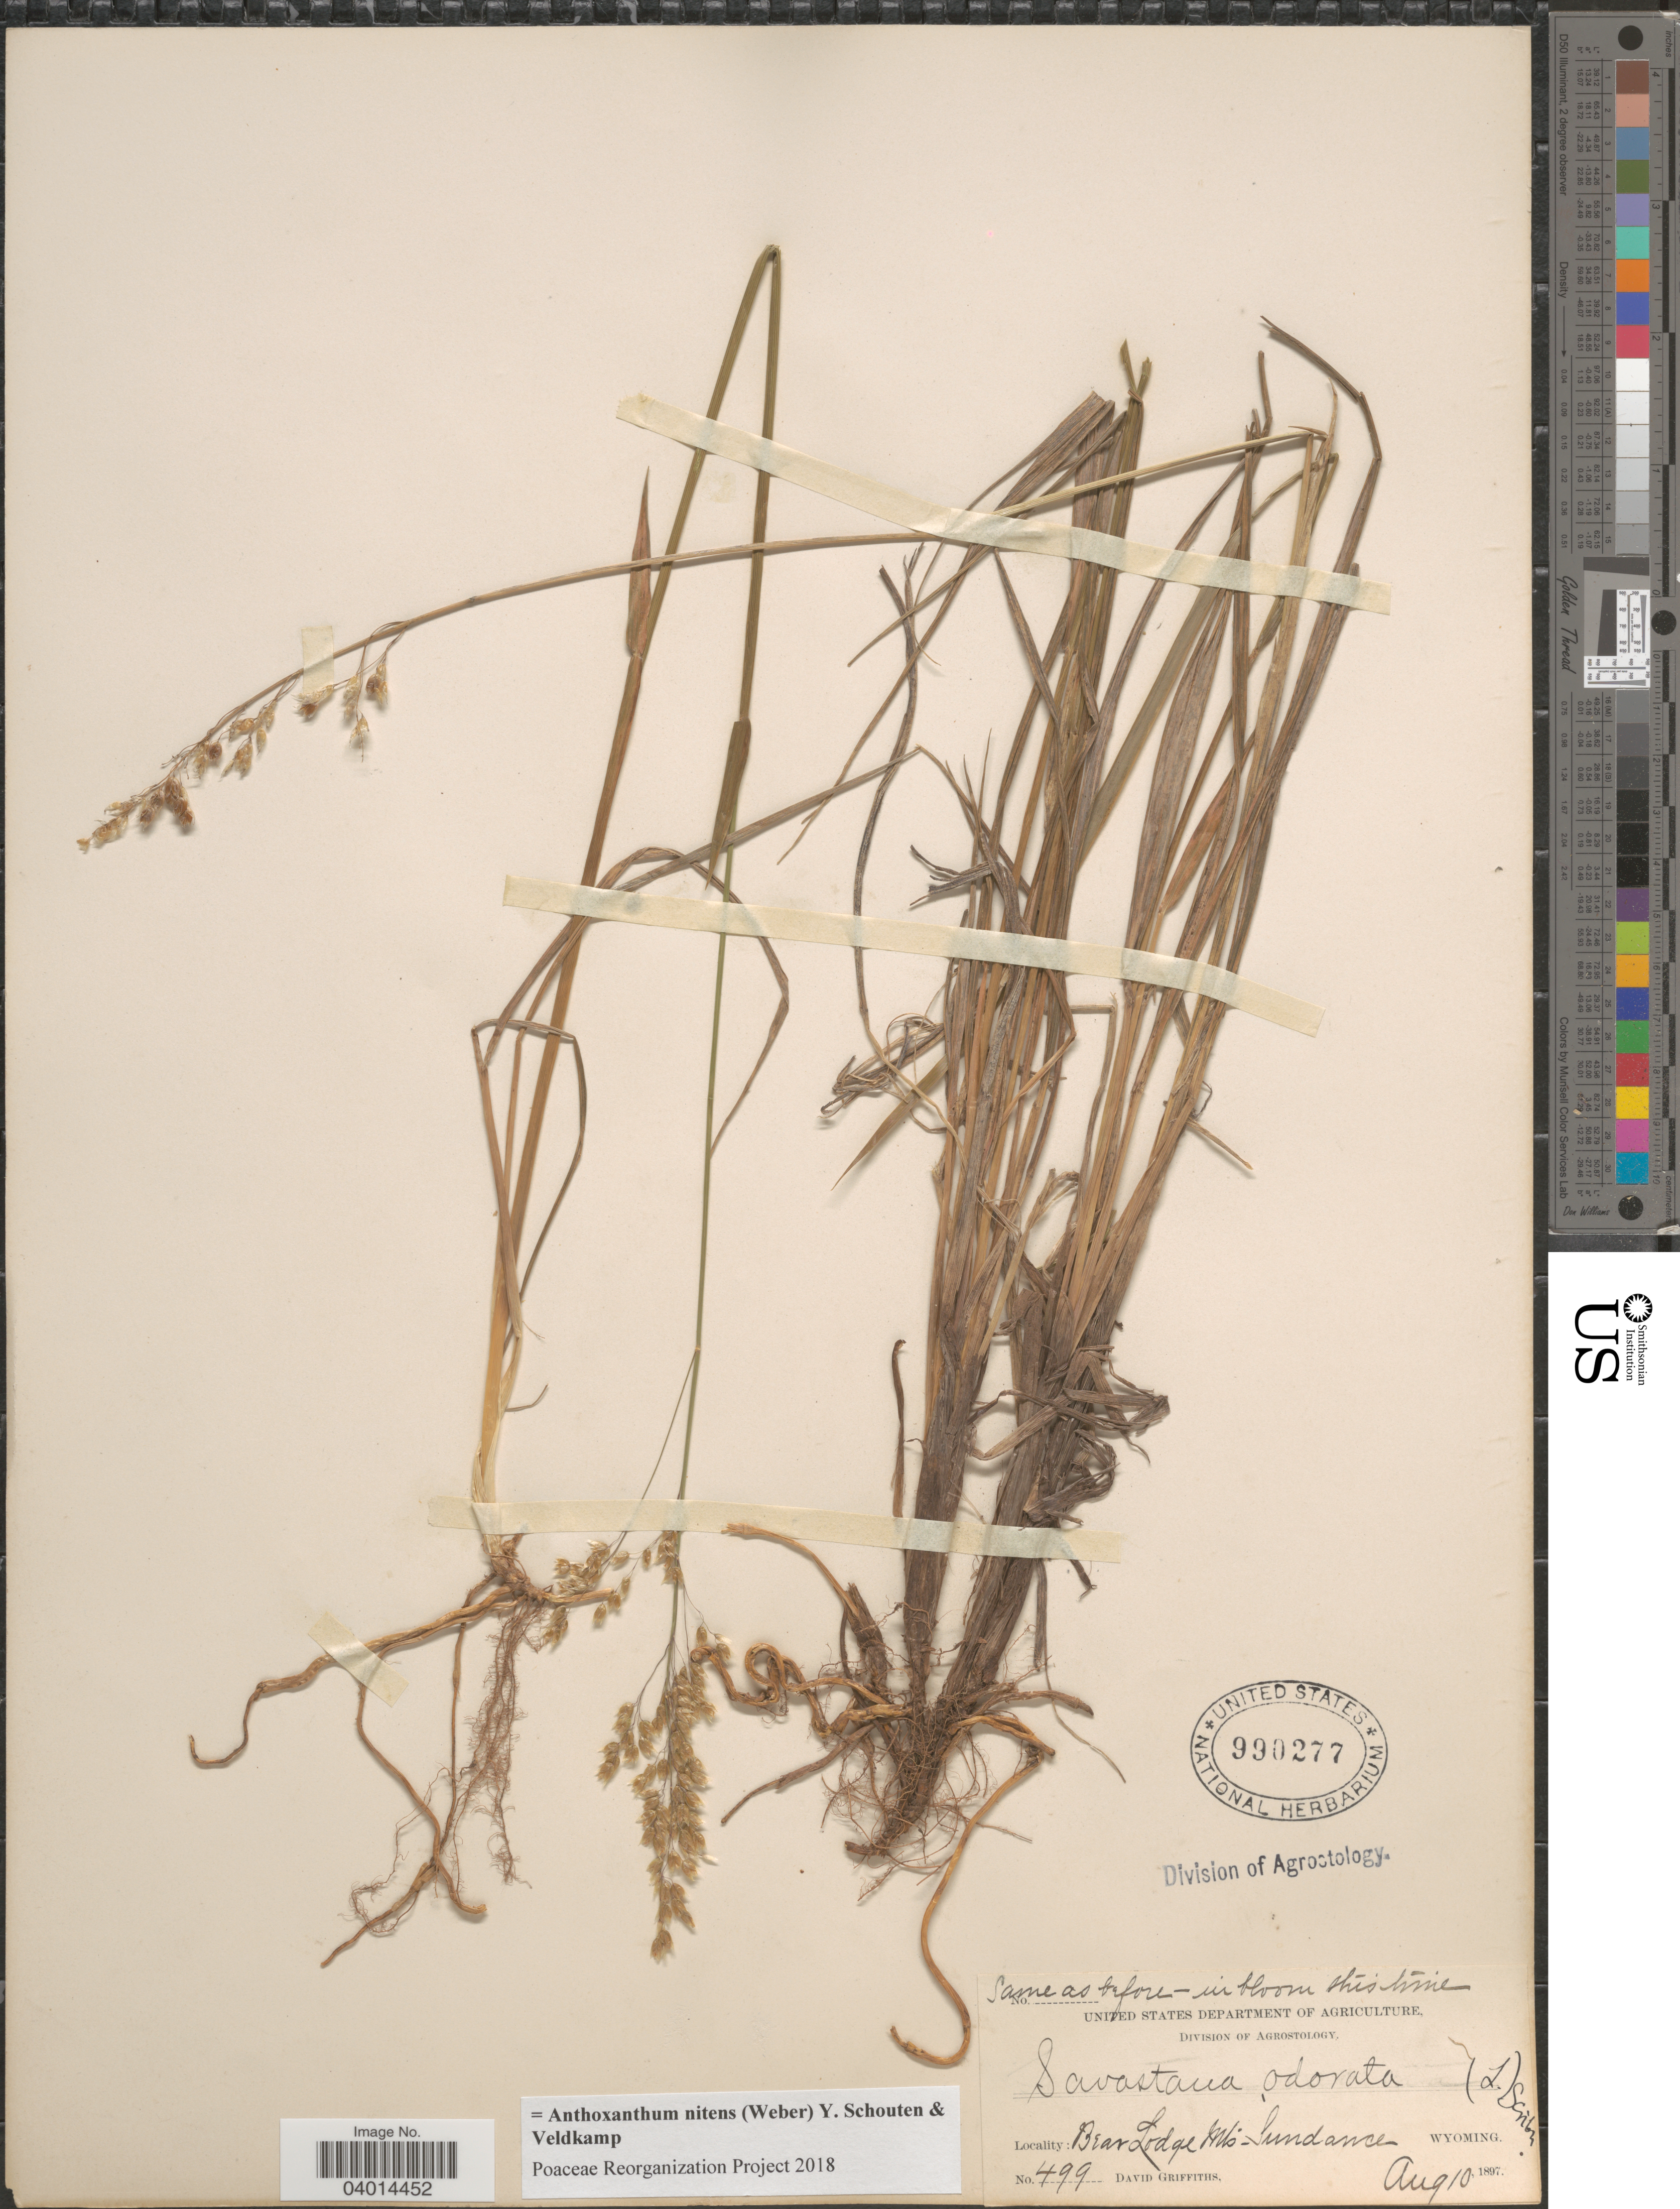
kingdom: Plantae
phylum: Tracheophyta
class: Liliopsida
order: Poales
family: Poaceae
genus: Anthoxanthum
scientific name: Anthoxanthum nitens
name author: (G.H. Weber) R.T.A. Schouten & Veldkamp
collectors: D. Griffiths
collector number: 499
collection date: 1897-08-10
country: United States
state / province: Wyoming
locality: Bear Lodge Mts. Sundance.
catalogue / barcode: US 990277